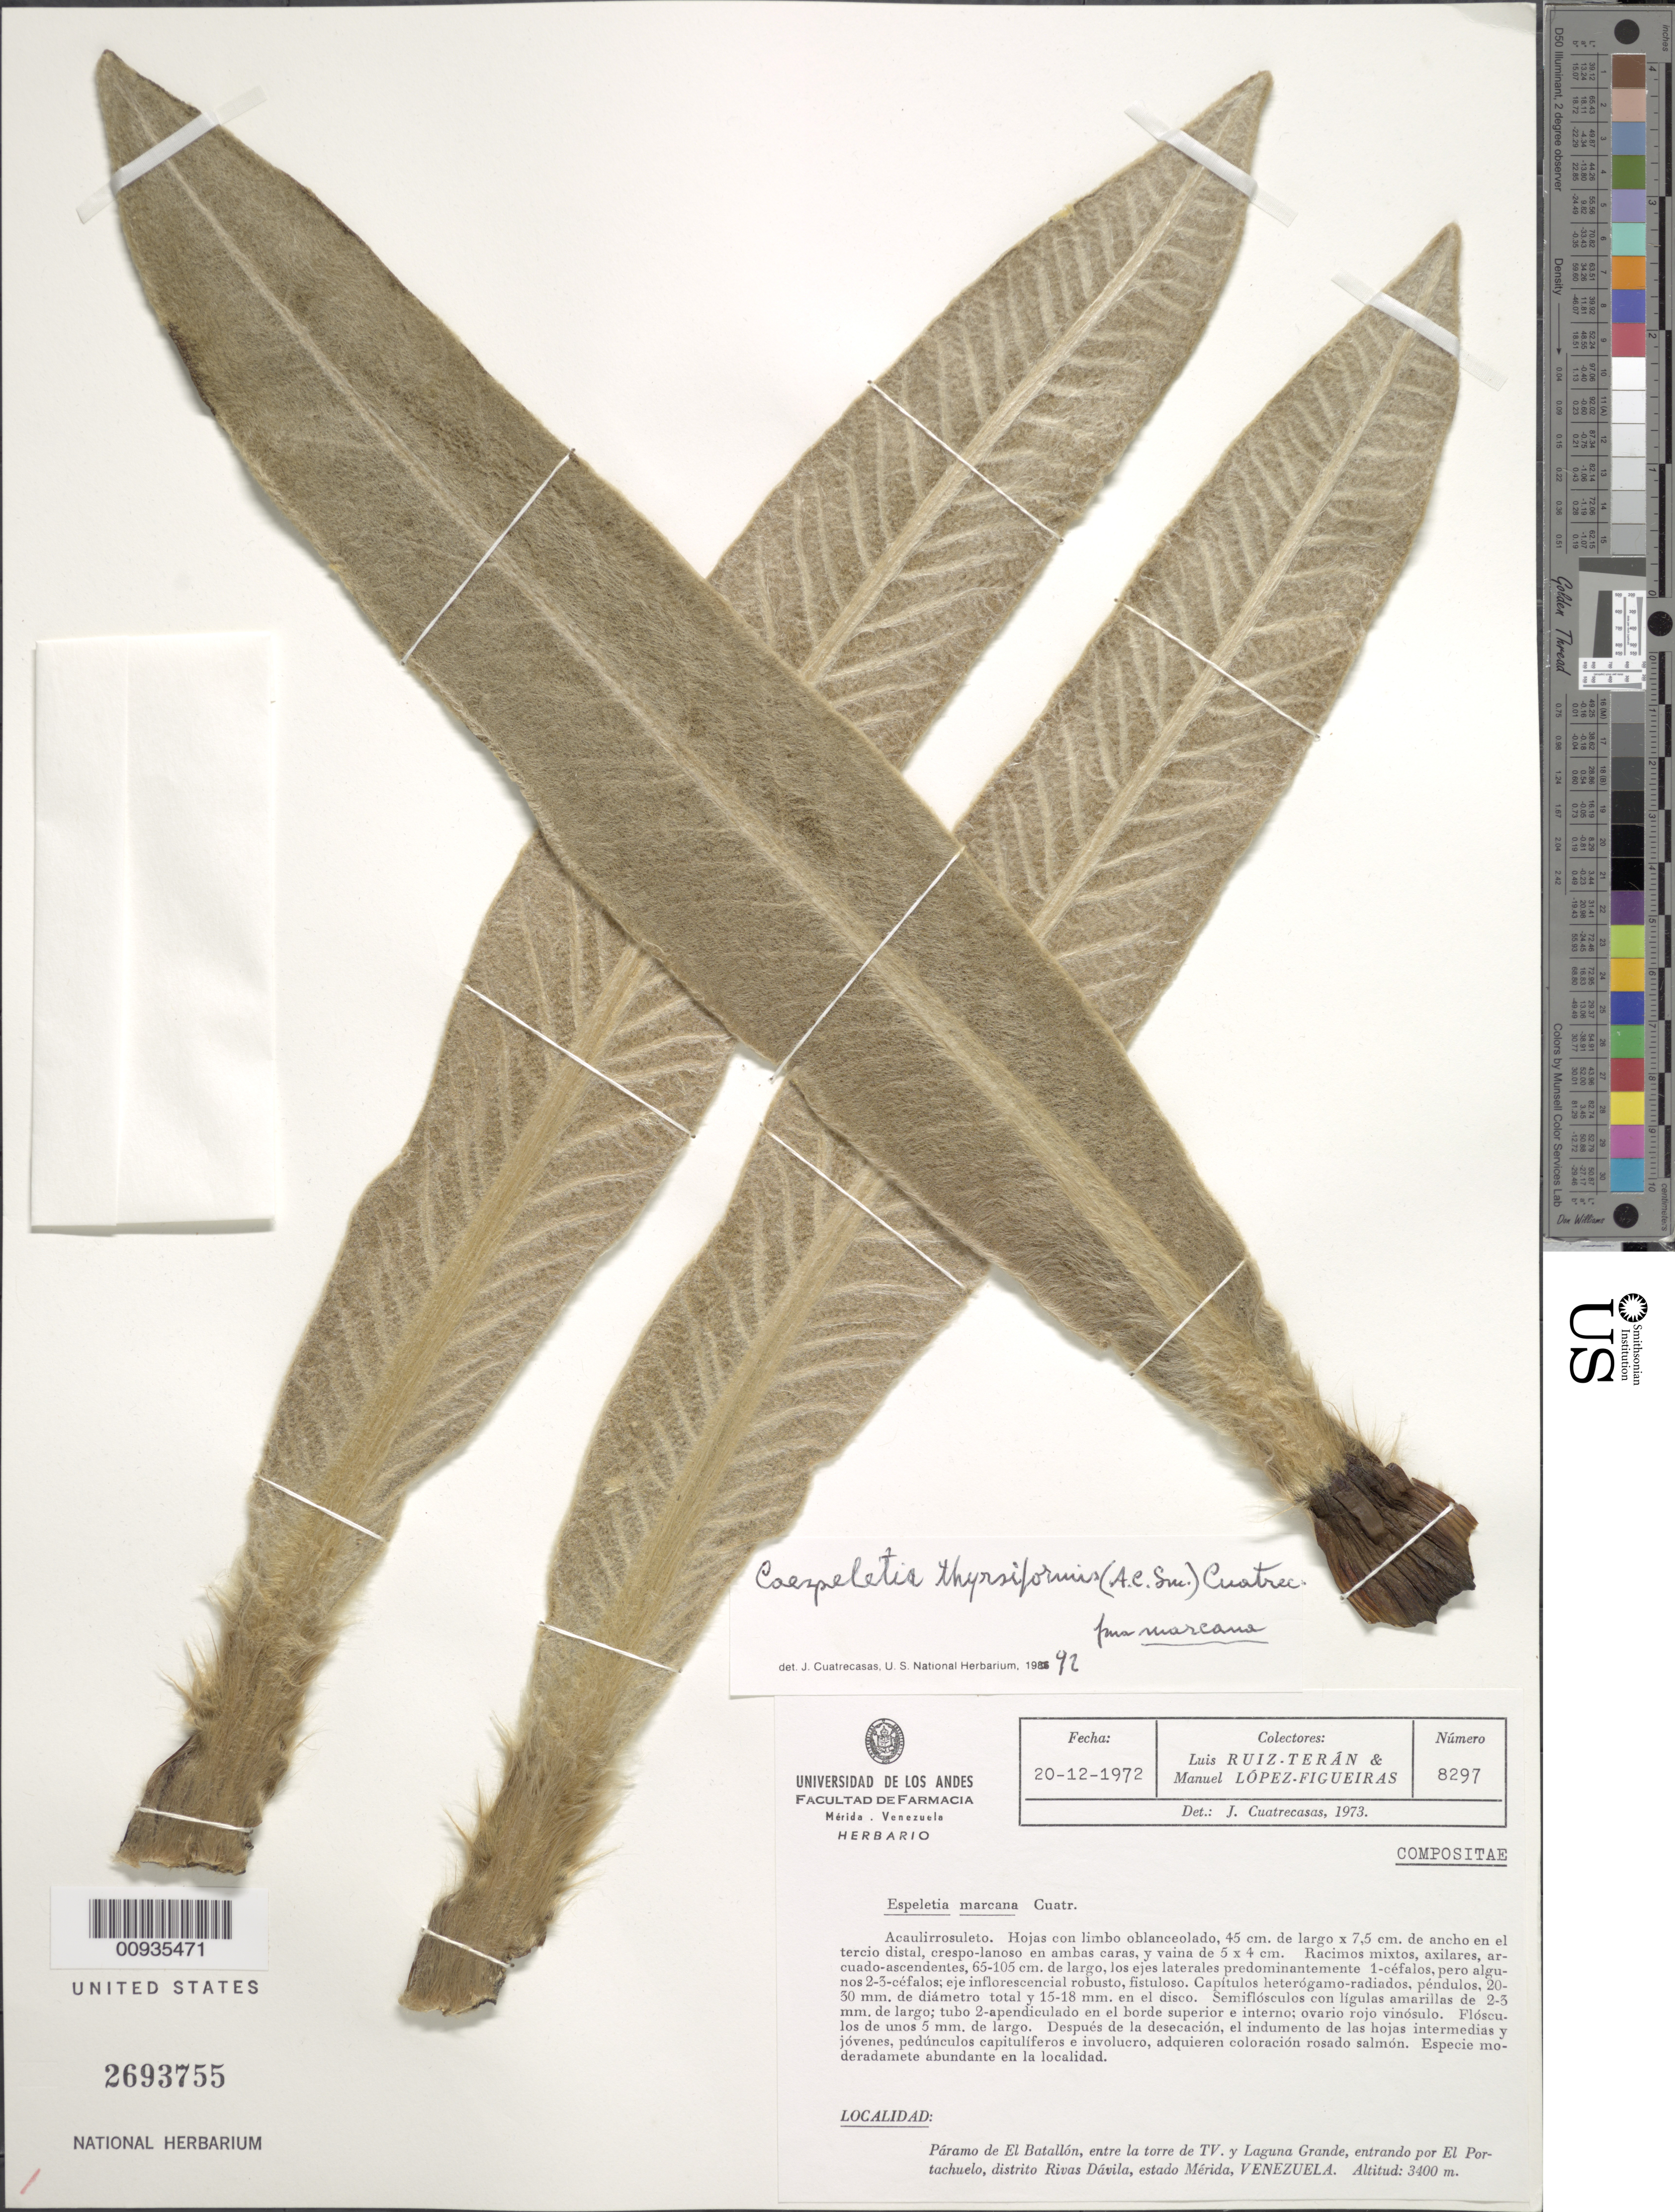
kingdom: Plantae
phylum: Tracheophyta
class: Magnoliopsida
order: Asterales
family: Asteraceae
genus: Coespeletia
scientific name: Coespeletia thyrsiformis f. marcana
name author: (A.C. Sm.) Cuatrec.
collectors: L. Teran & M. López Figueiras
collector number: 8297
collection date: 1972-12-20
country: Venezuela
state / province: Mérida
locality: Paramo de El Batallon, entre la torre de TV y Laguna Grande, entrando por El Portachuelo, distrito Rivas Davila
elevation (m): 3400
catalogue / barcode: US 2693755